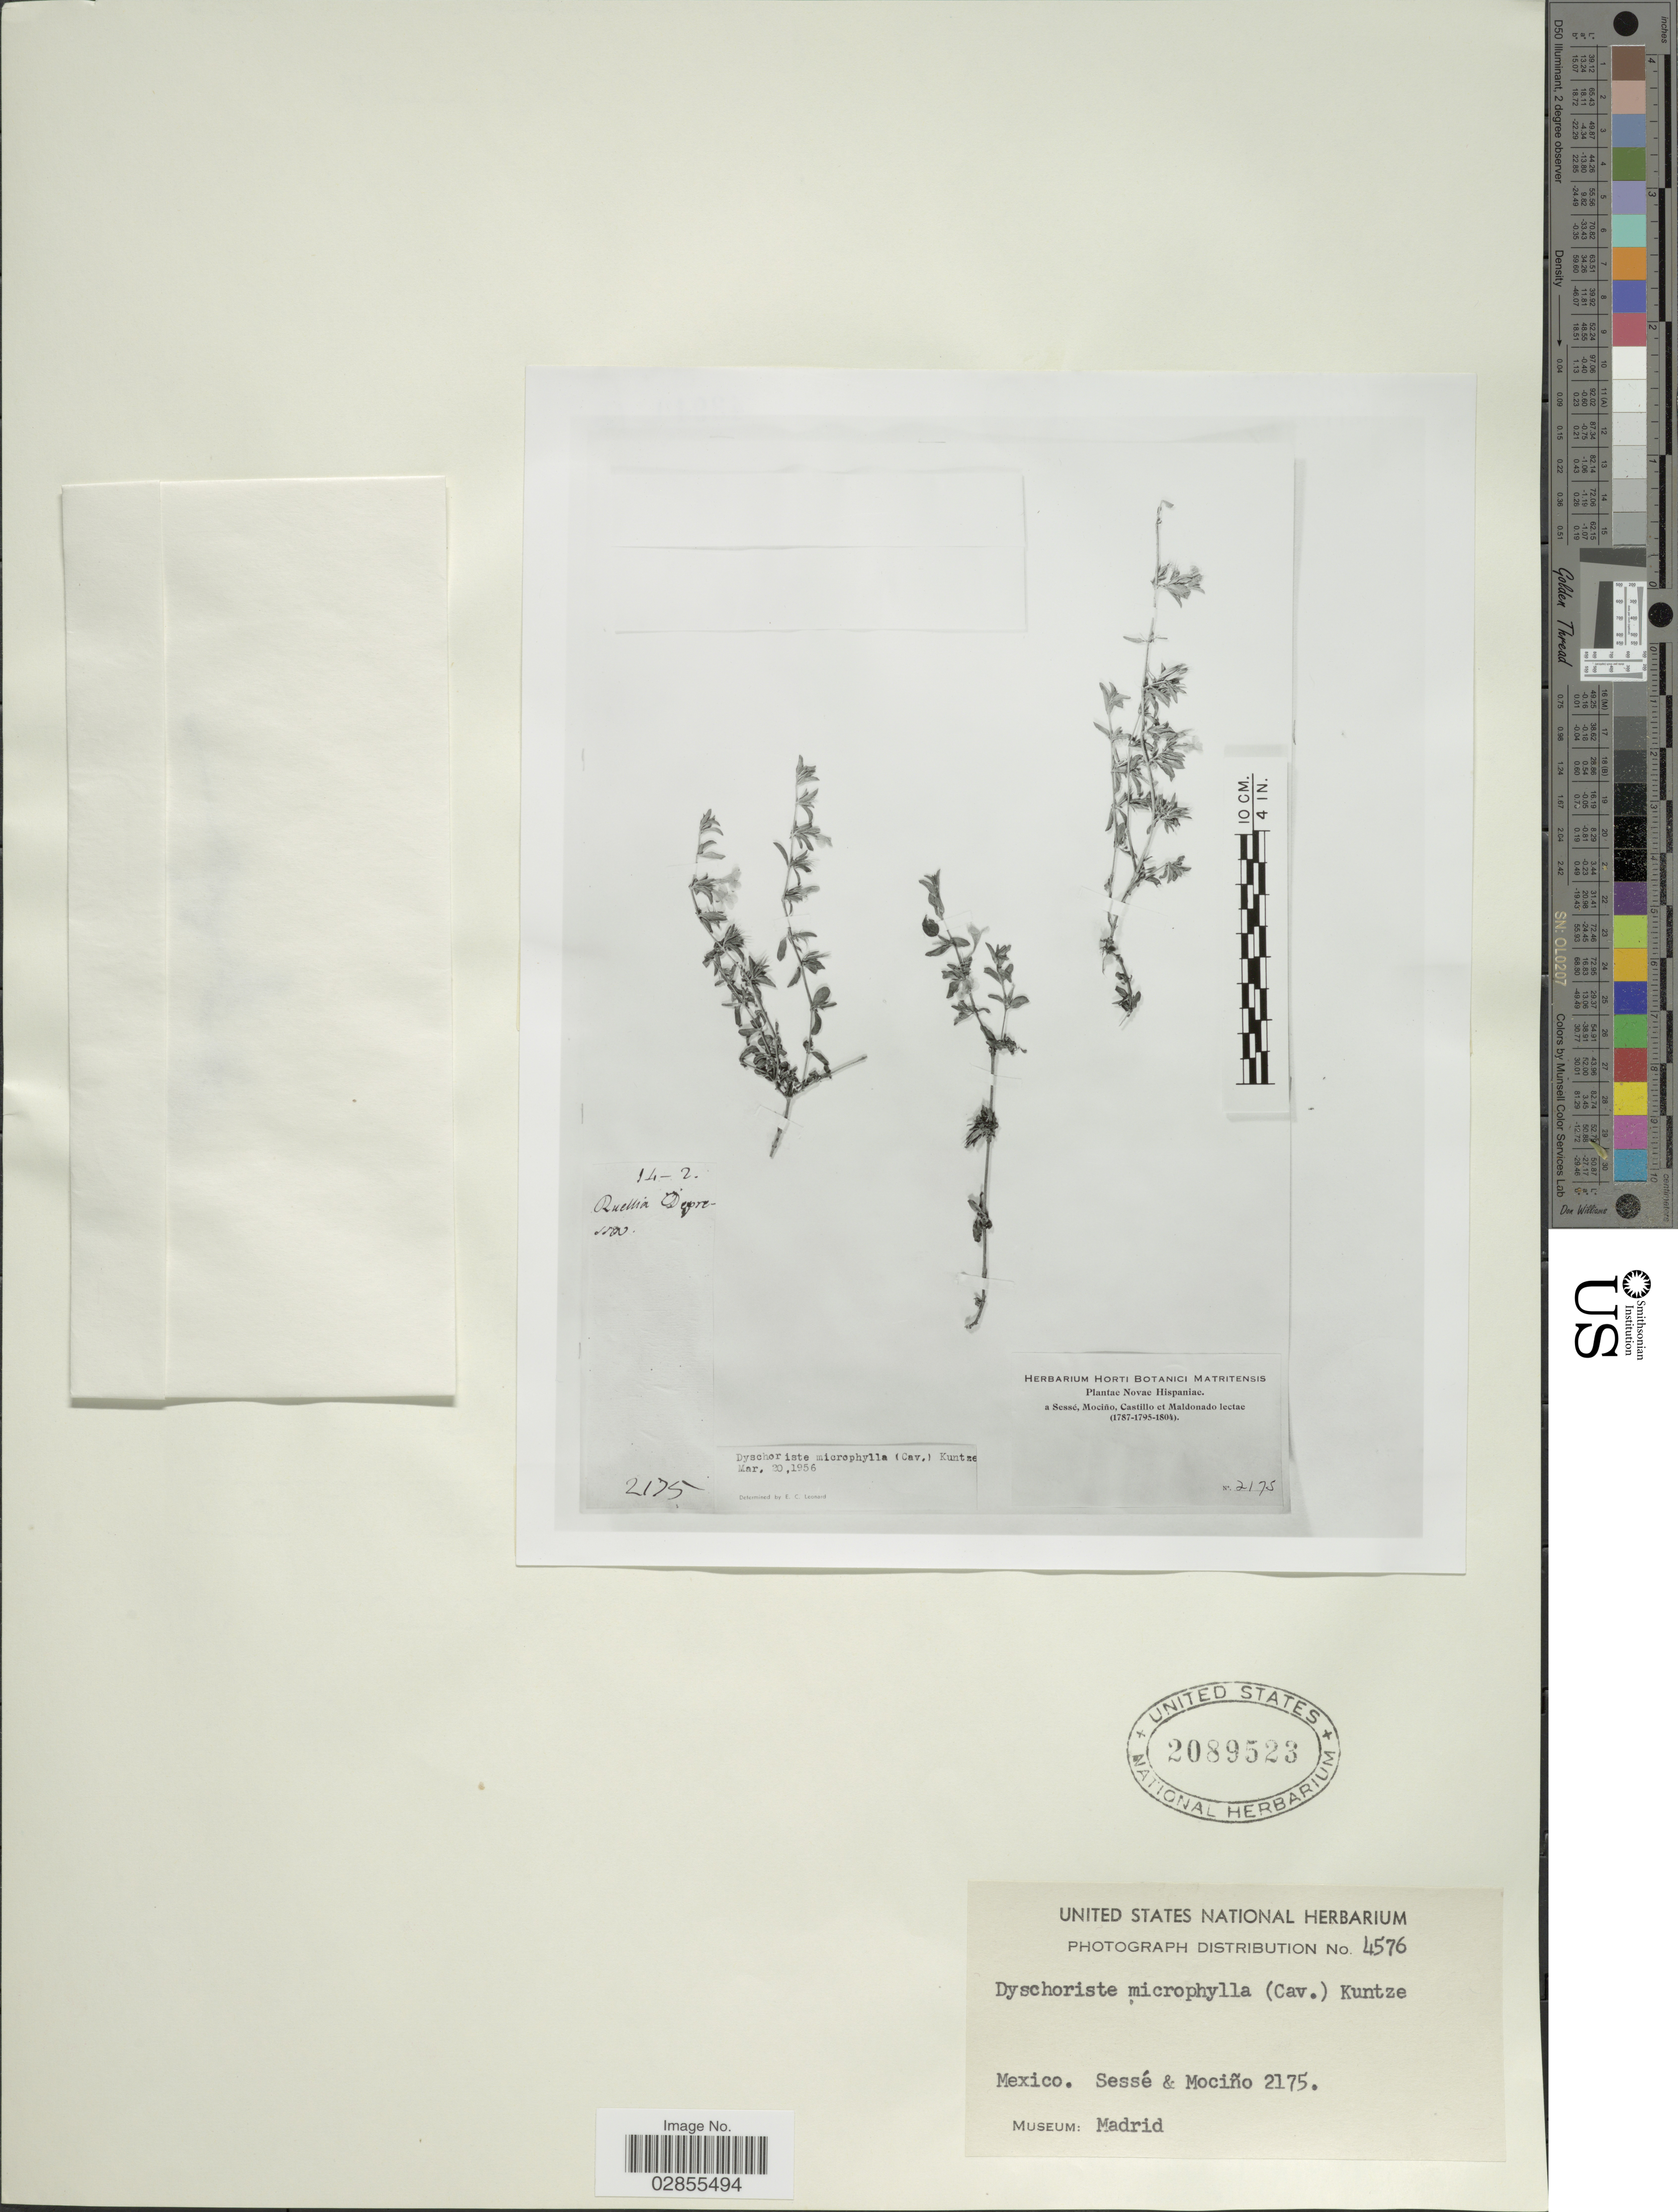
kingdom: Plantae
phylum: Tracheophyta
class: Magnoliopsida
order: Lamiales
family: Acanthaceae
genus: Dyschoriste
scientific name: Dyschoriste microphylla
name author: (Cav.) Kuntze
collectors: Sessé, --, Mociño, Castillo, -- & Maldonado, --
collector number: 2175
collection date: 1787/1804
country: Mexico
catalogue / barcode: US 2089523